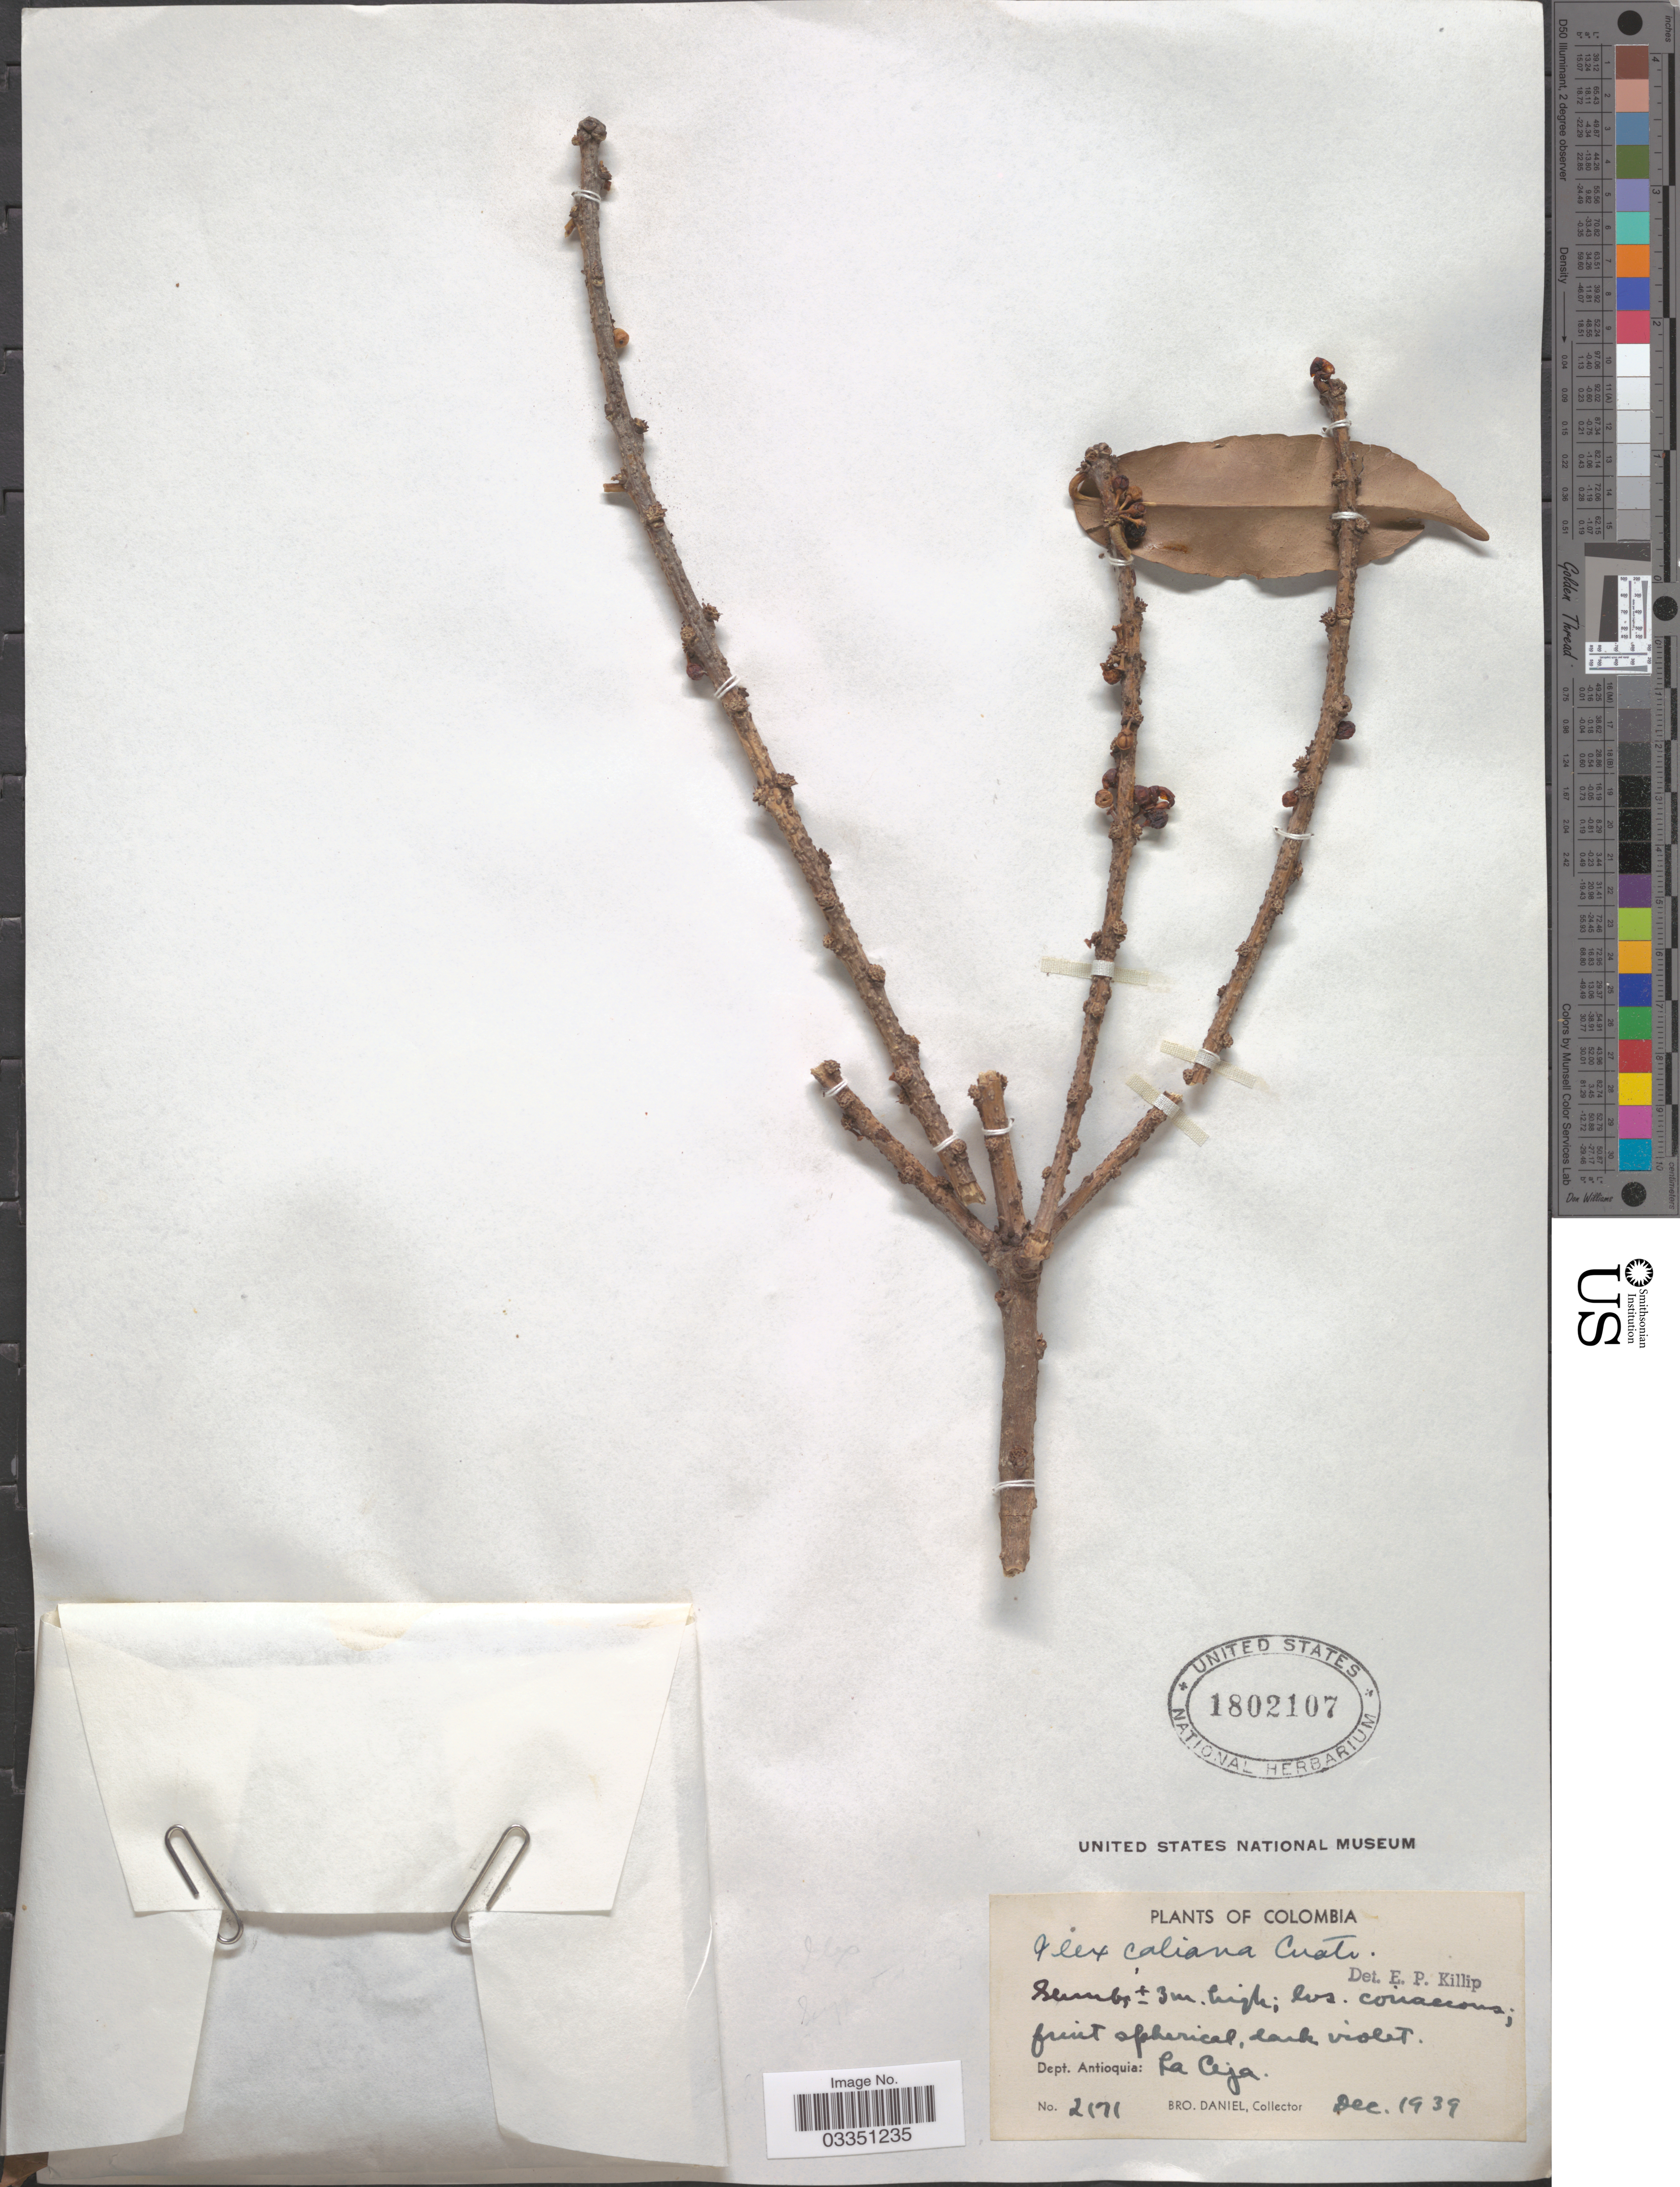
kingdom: Plantae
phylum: Tracheophyta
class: Magnoliopsida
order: Aquifoliales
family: Aquifoliaceae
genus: Ilex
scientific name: Ilex laurina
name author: Kunth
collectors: Bro. Daniel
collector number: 2171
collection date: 1939-12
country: Colombia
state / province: Antioquia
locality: Dept. Antioquia: La Ceja.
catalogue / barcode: US 1802107